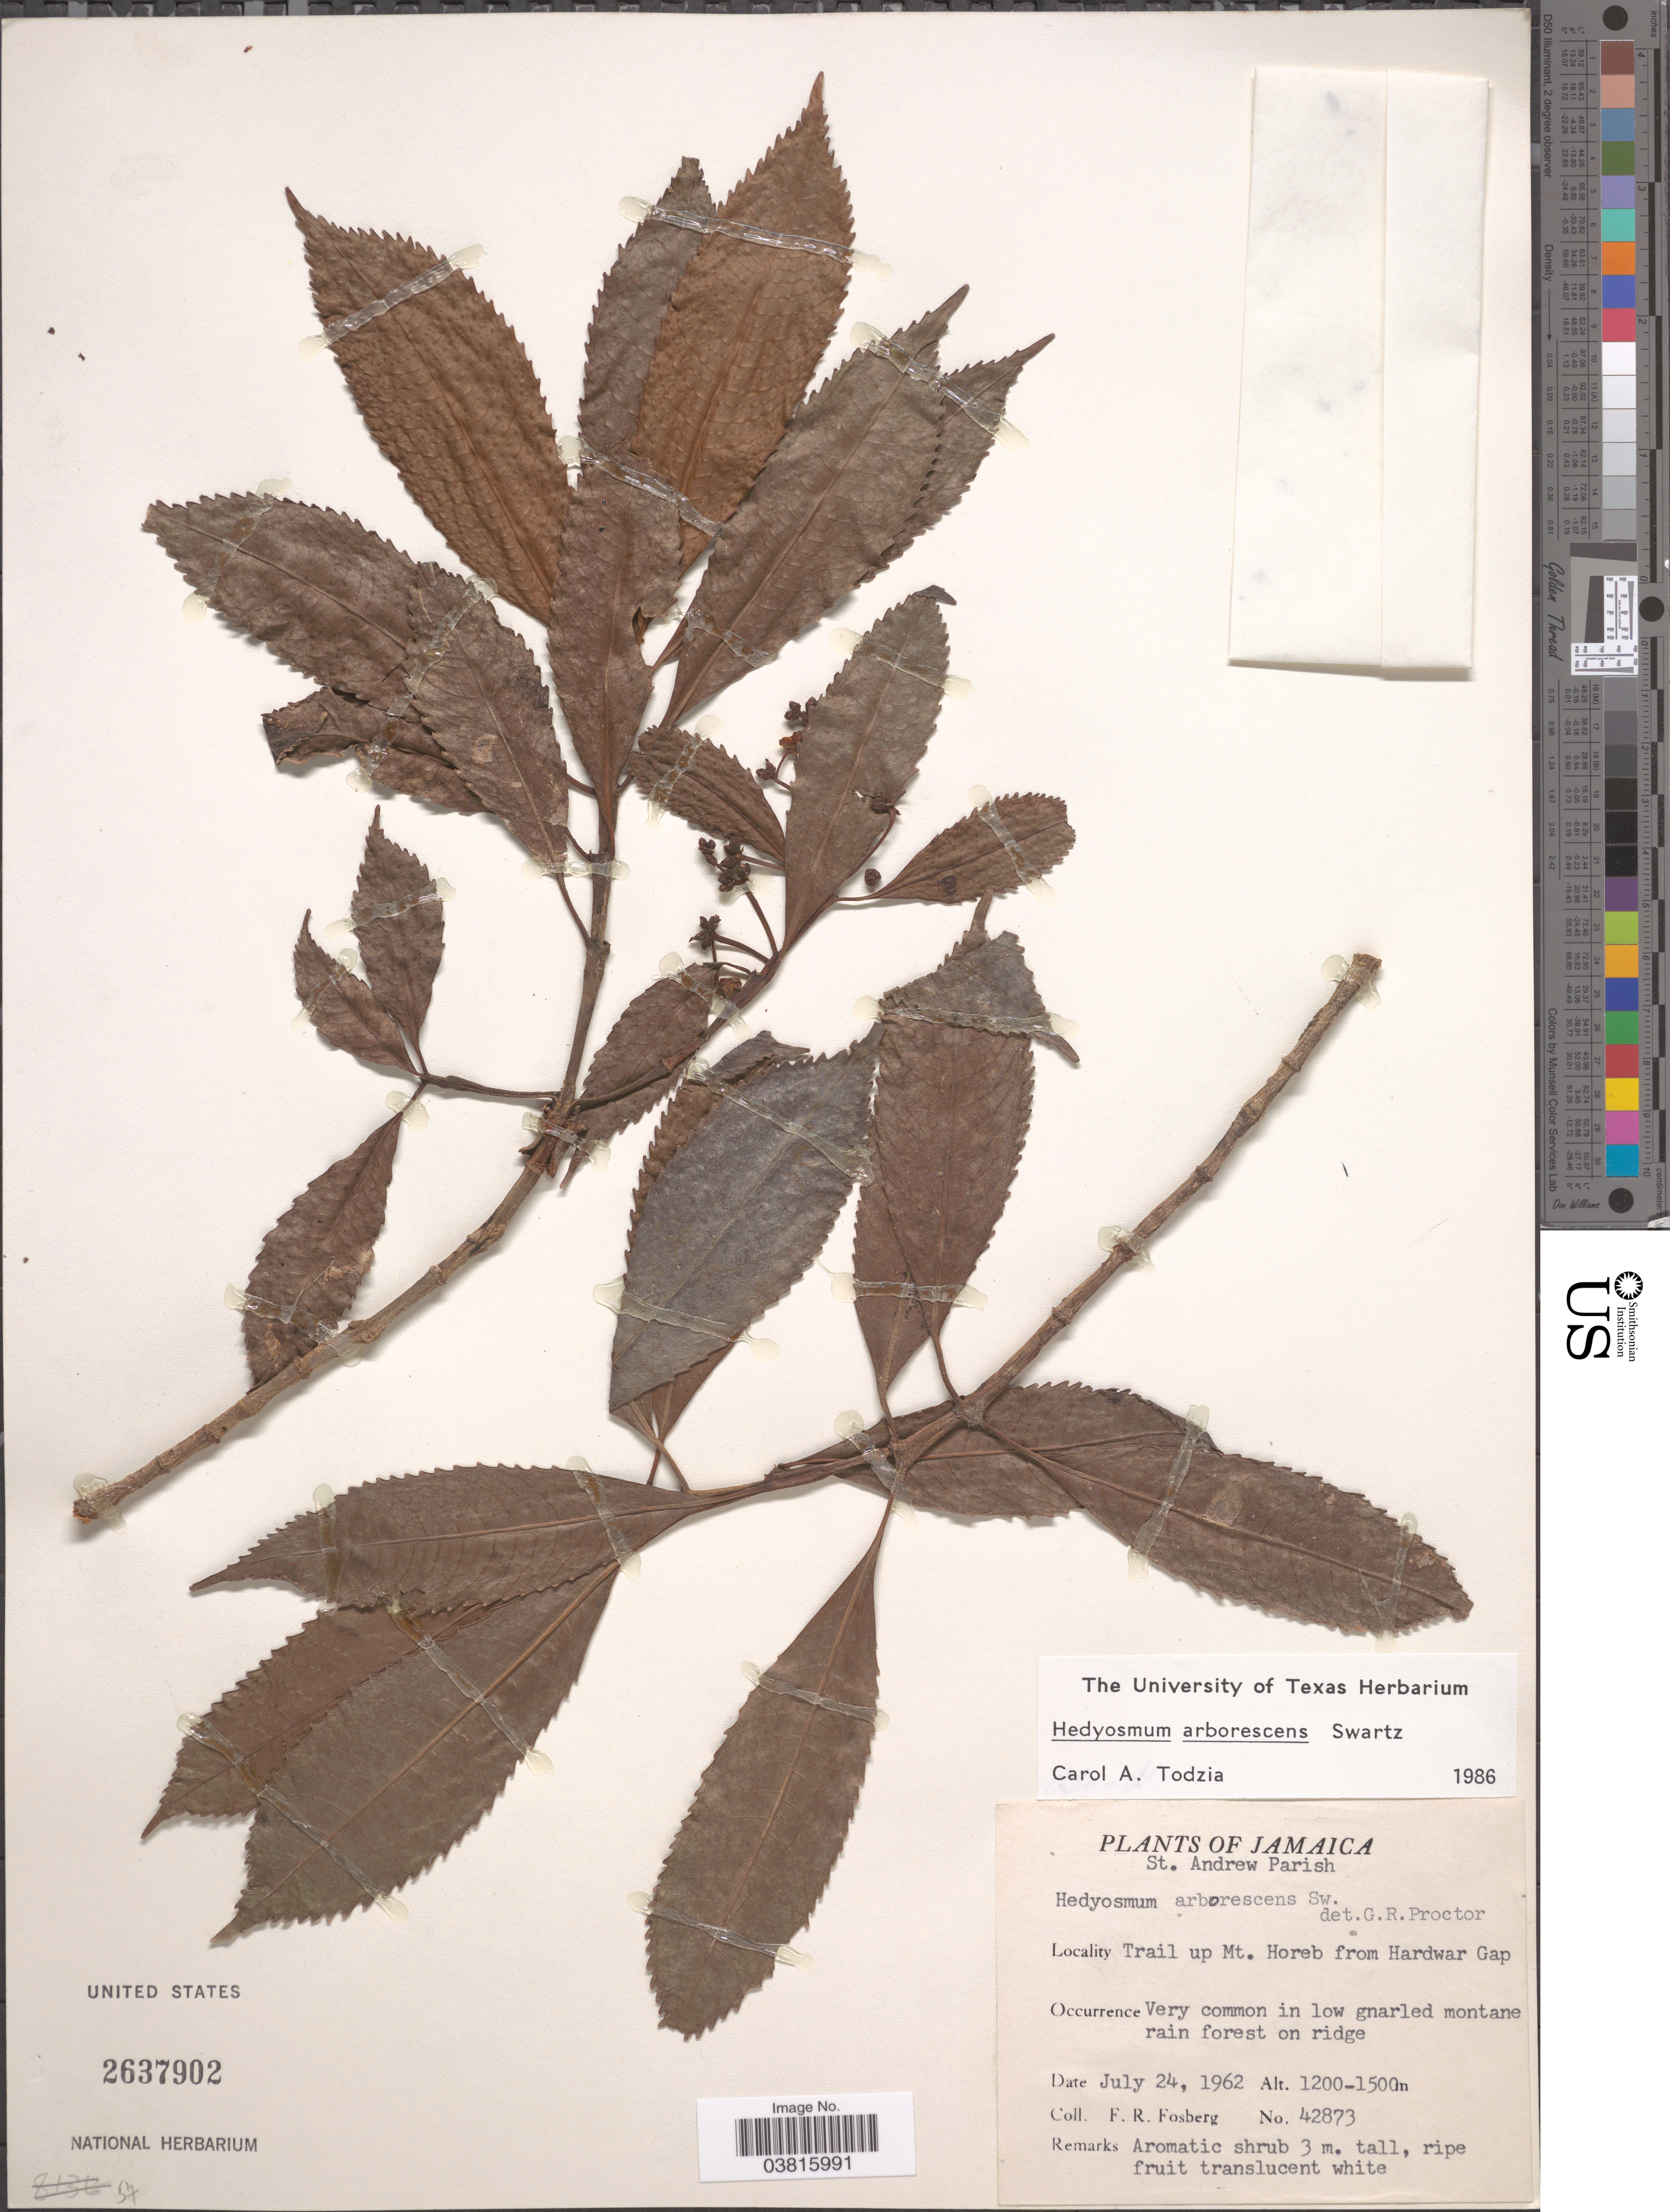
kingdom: Plantae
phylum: Tracheophyta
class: Magnoliopsida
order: Chloranthales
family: Chloranthaceae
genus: Hedyosmum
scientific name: Hedyosmum arborescens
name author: Sw.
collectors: F. R. Fosberg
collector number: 42873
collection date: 1962-07-24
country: Jamaica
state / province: Saint Andrew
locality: Trail up Mt. Horeb from Hardwar Gap.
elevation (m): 1200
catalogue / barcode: US 2637902